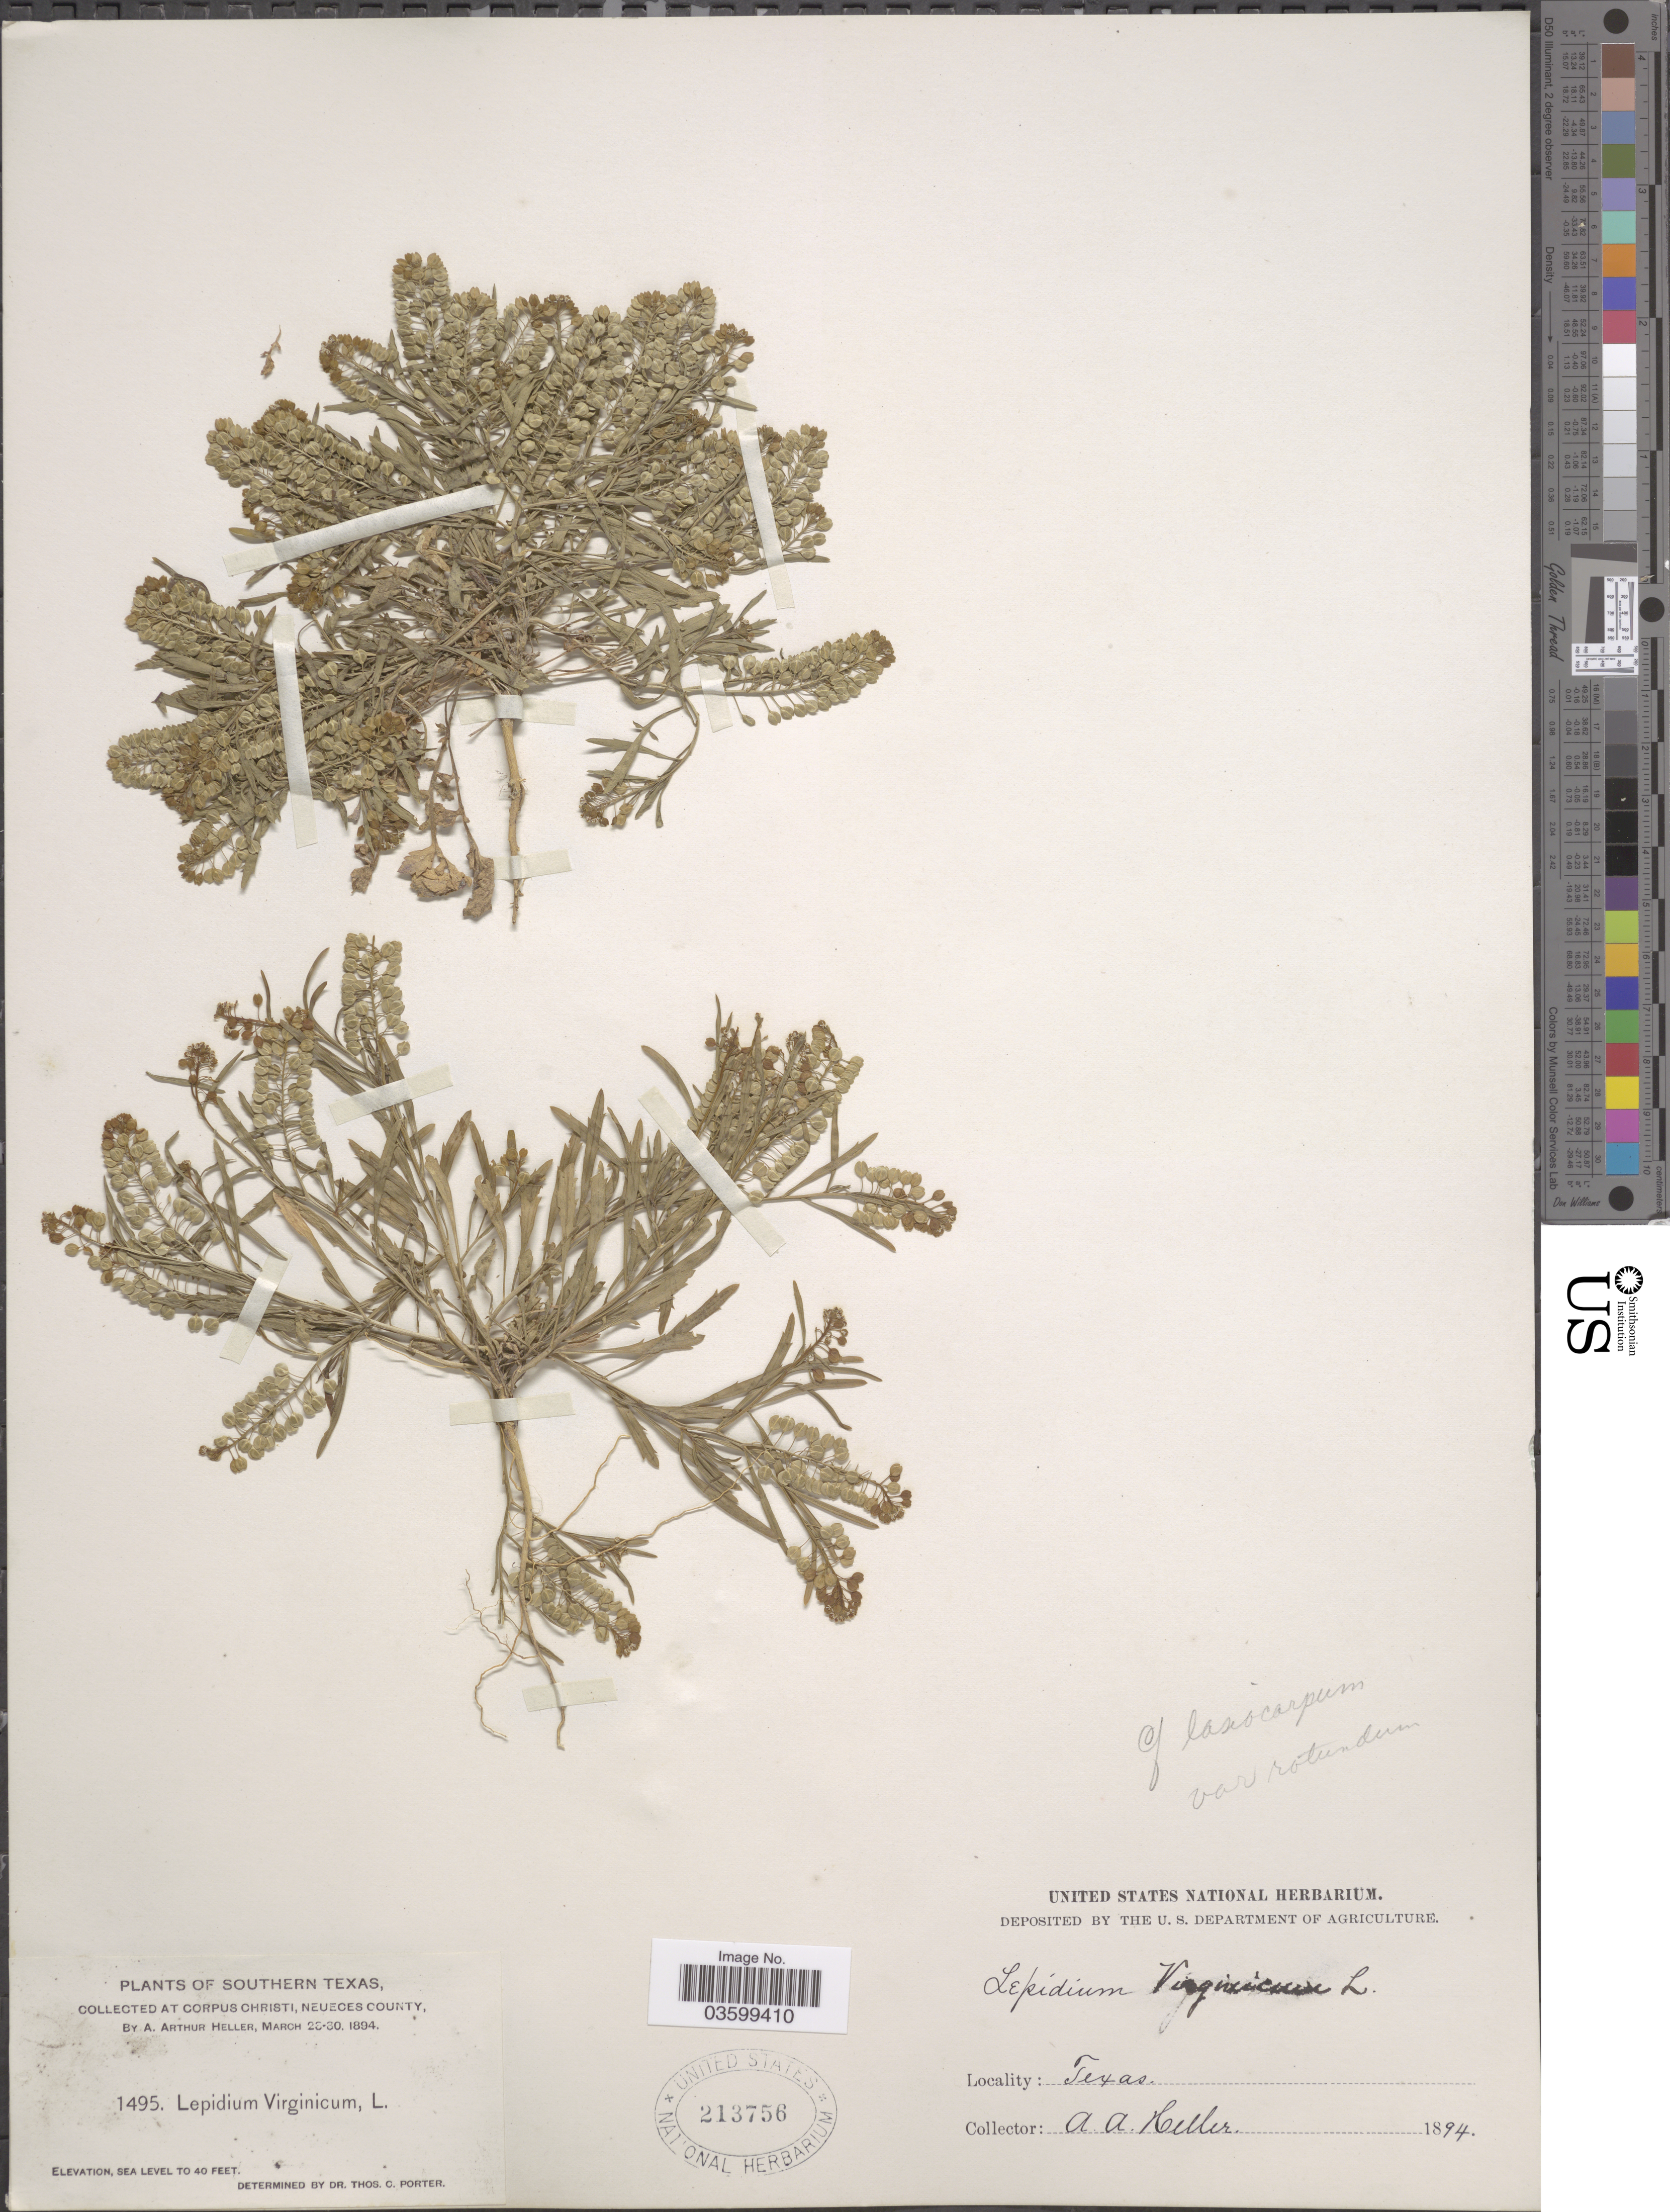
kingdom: Plantae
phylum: Tracheophyta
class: Magnoliopsida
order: Brassicales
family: Brassicaceae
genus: Lepidium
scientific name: Lepidium virginicum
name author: L.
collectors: A. A. Heller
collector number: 1495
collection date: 1894-03-23/1894-03-30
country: United States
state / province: Texas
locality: Southern Texas. Corpus Christi, Neueces County.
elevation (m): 0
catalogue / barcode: US 213756